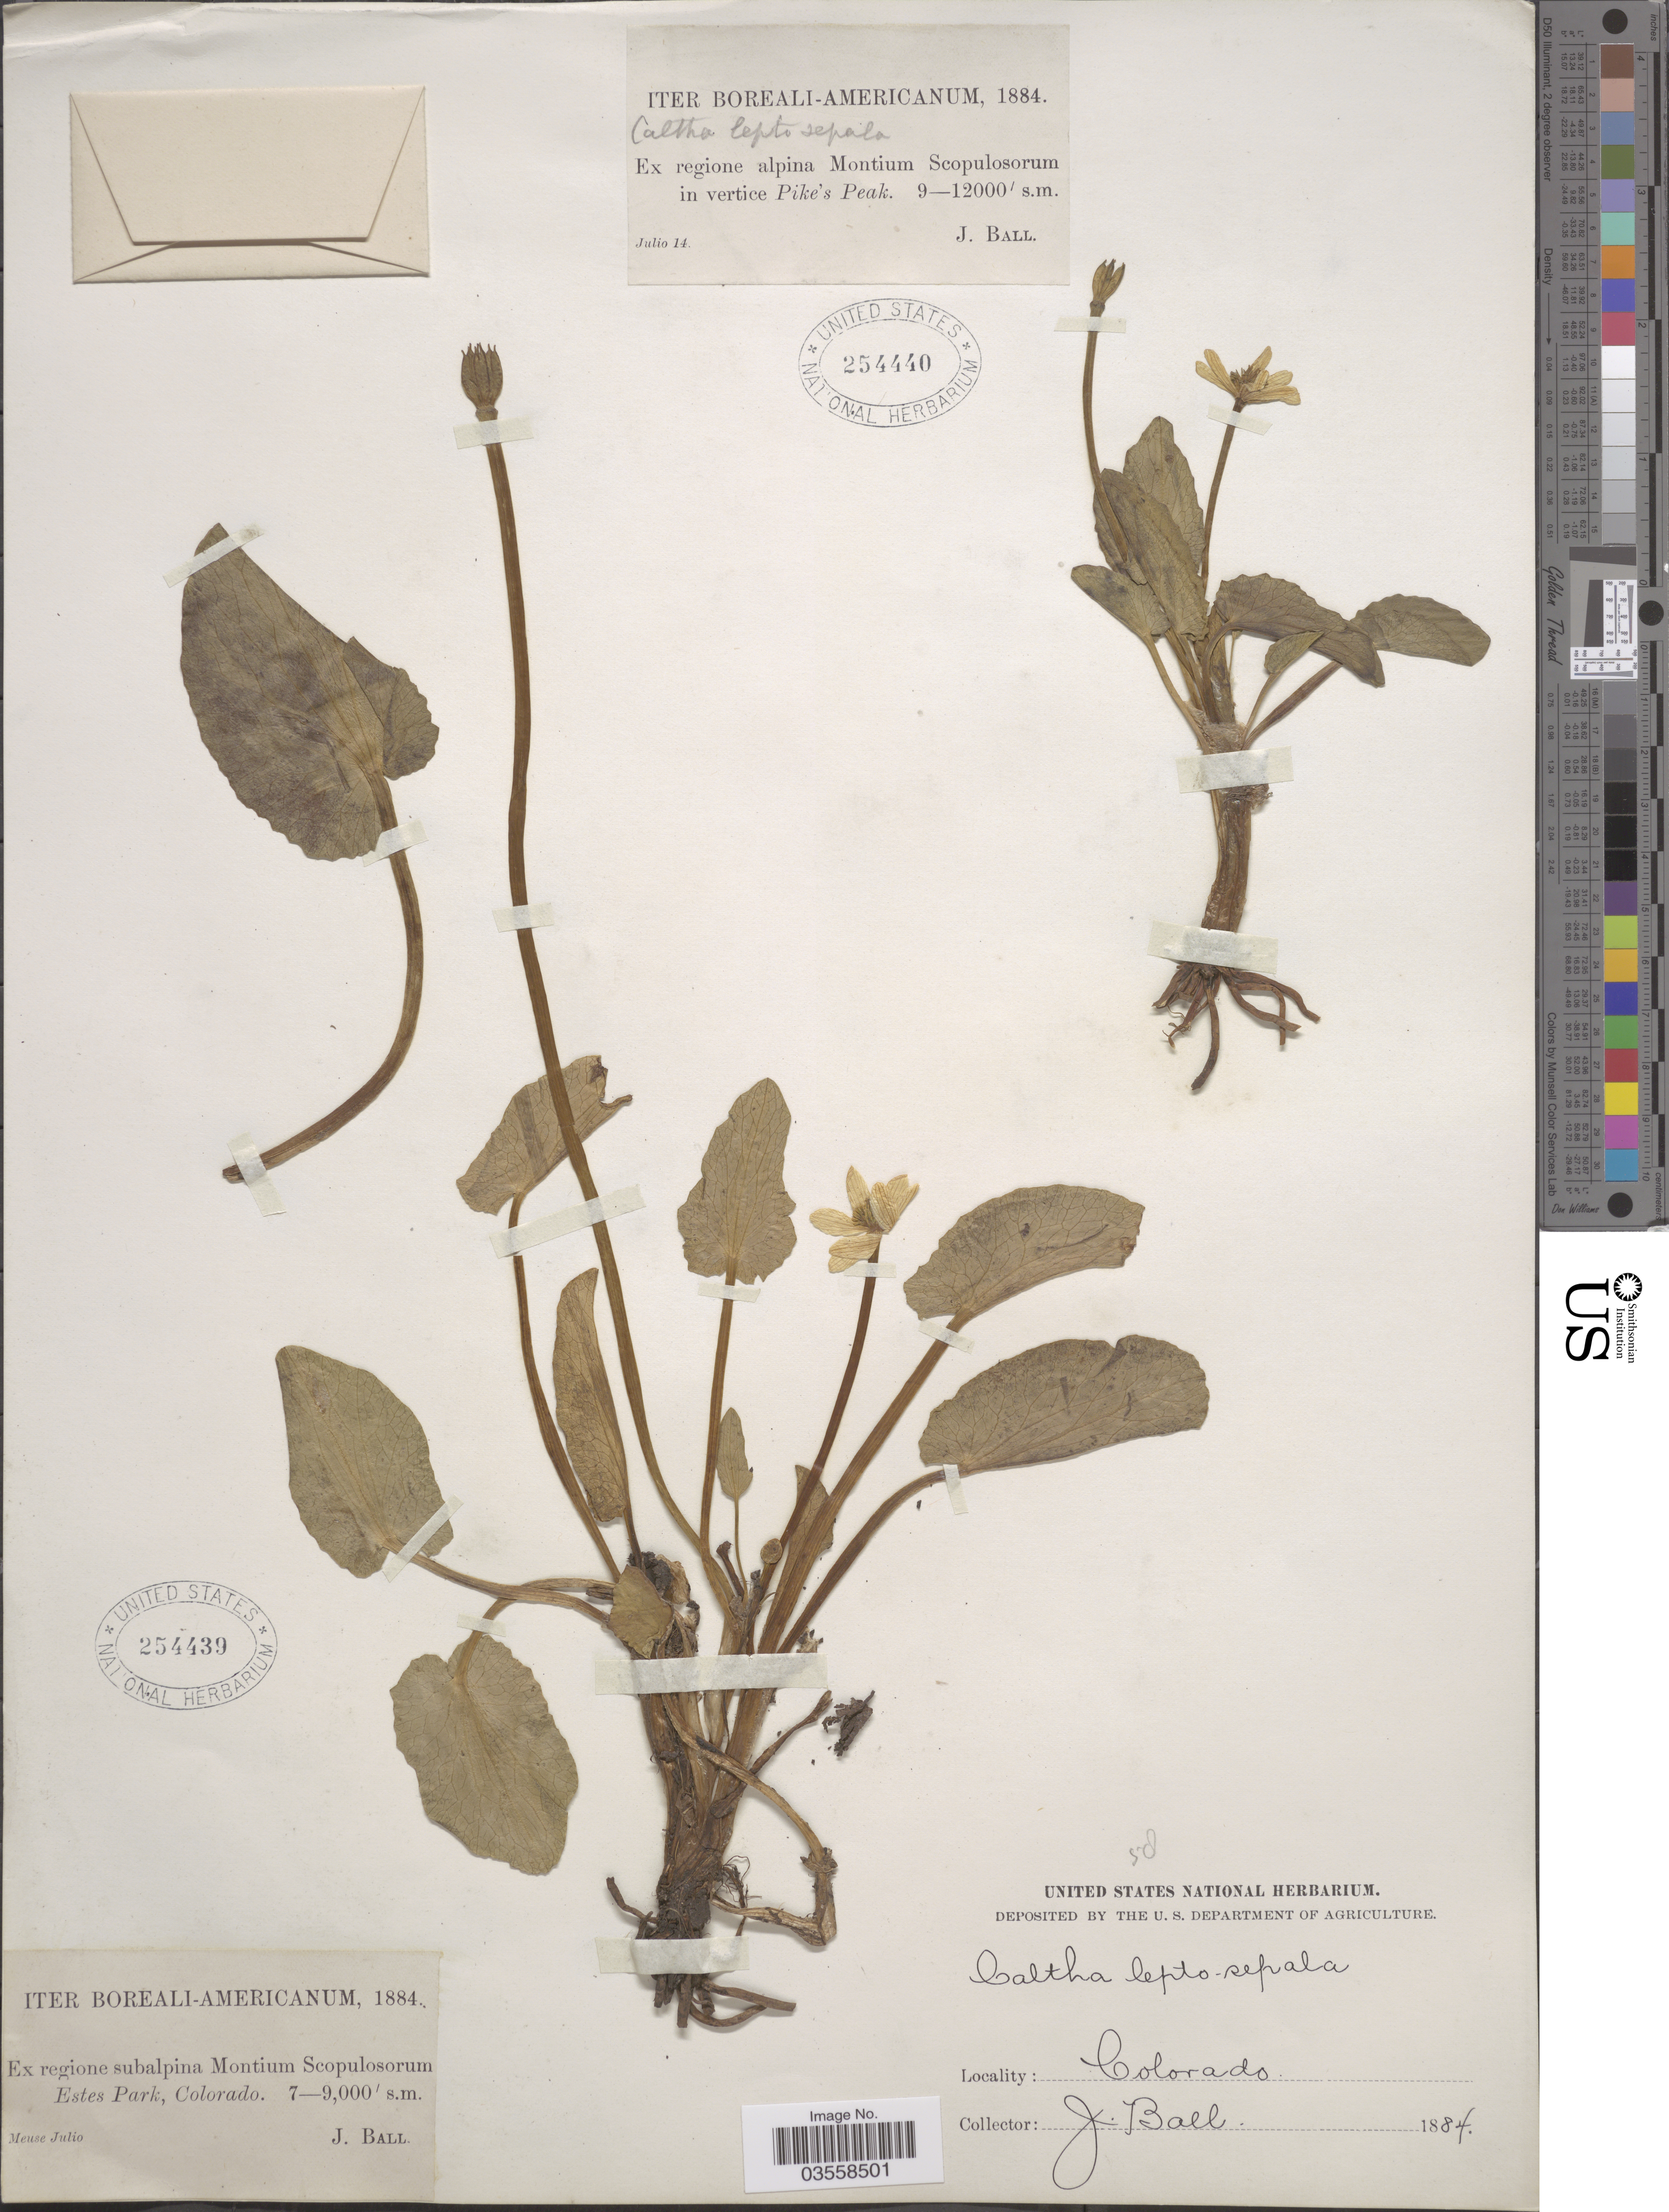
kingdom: Plantae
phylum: Tracheophyta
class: Magnoliopsida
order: Ranunculales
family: Ranunculaceae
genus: Caltha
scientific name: Caltha leptosepala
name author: DC.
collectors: J. Ball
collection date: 1884-07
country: United States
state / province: Colorado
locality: Iter Boreali-Americanum. Ex regione subalpina Montium Scopulosorum Estes Park.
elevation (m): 2134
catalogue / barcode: US 254439